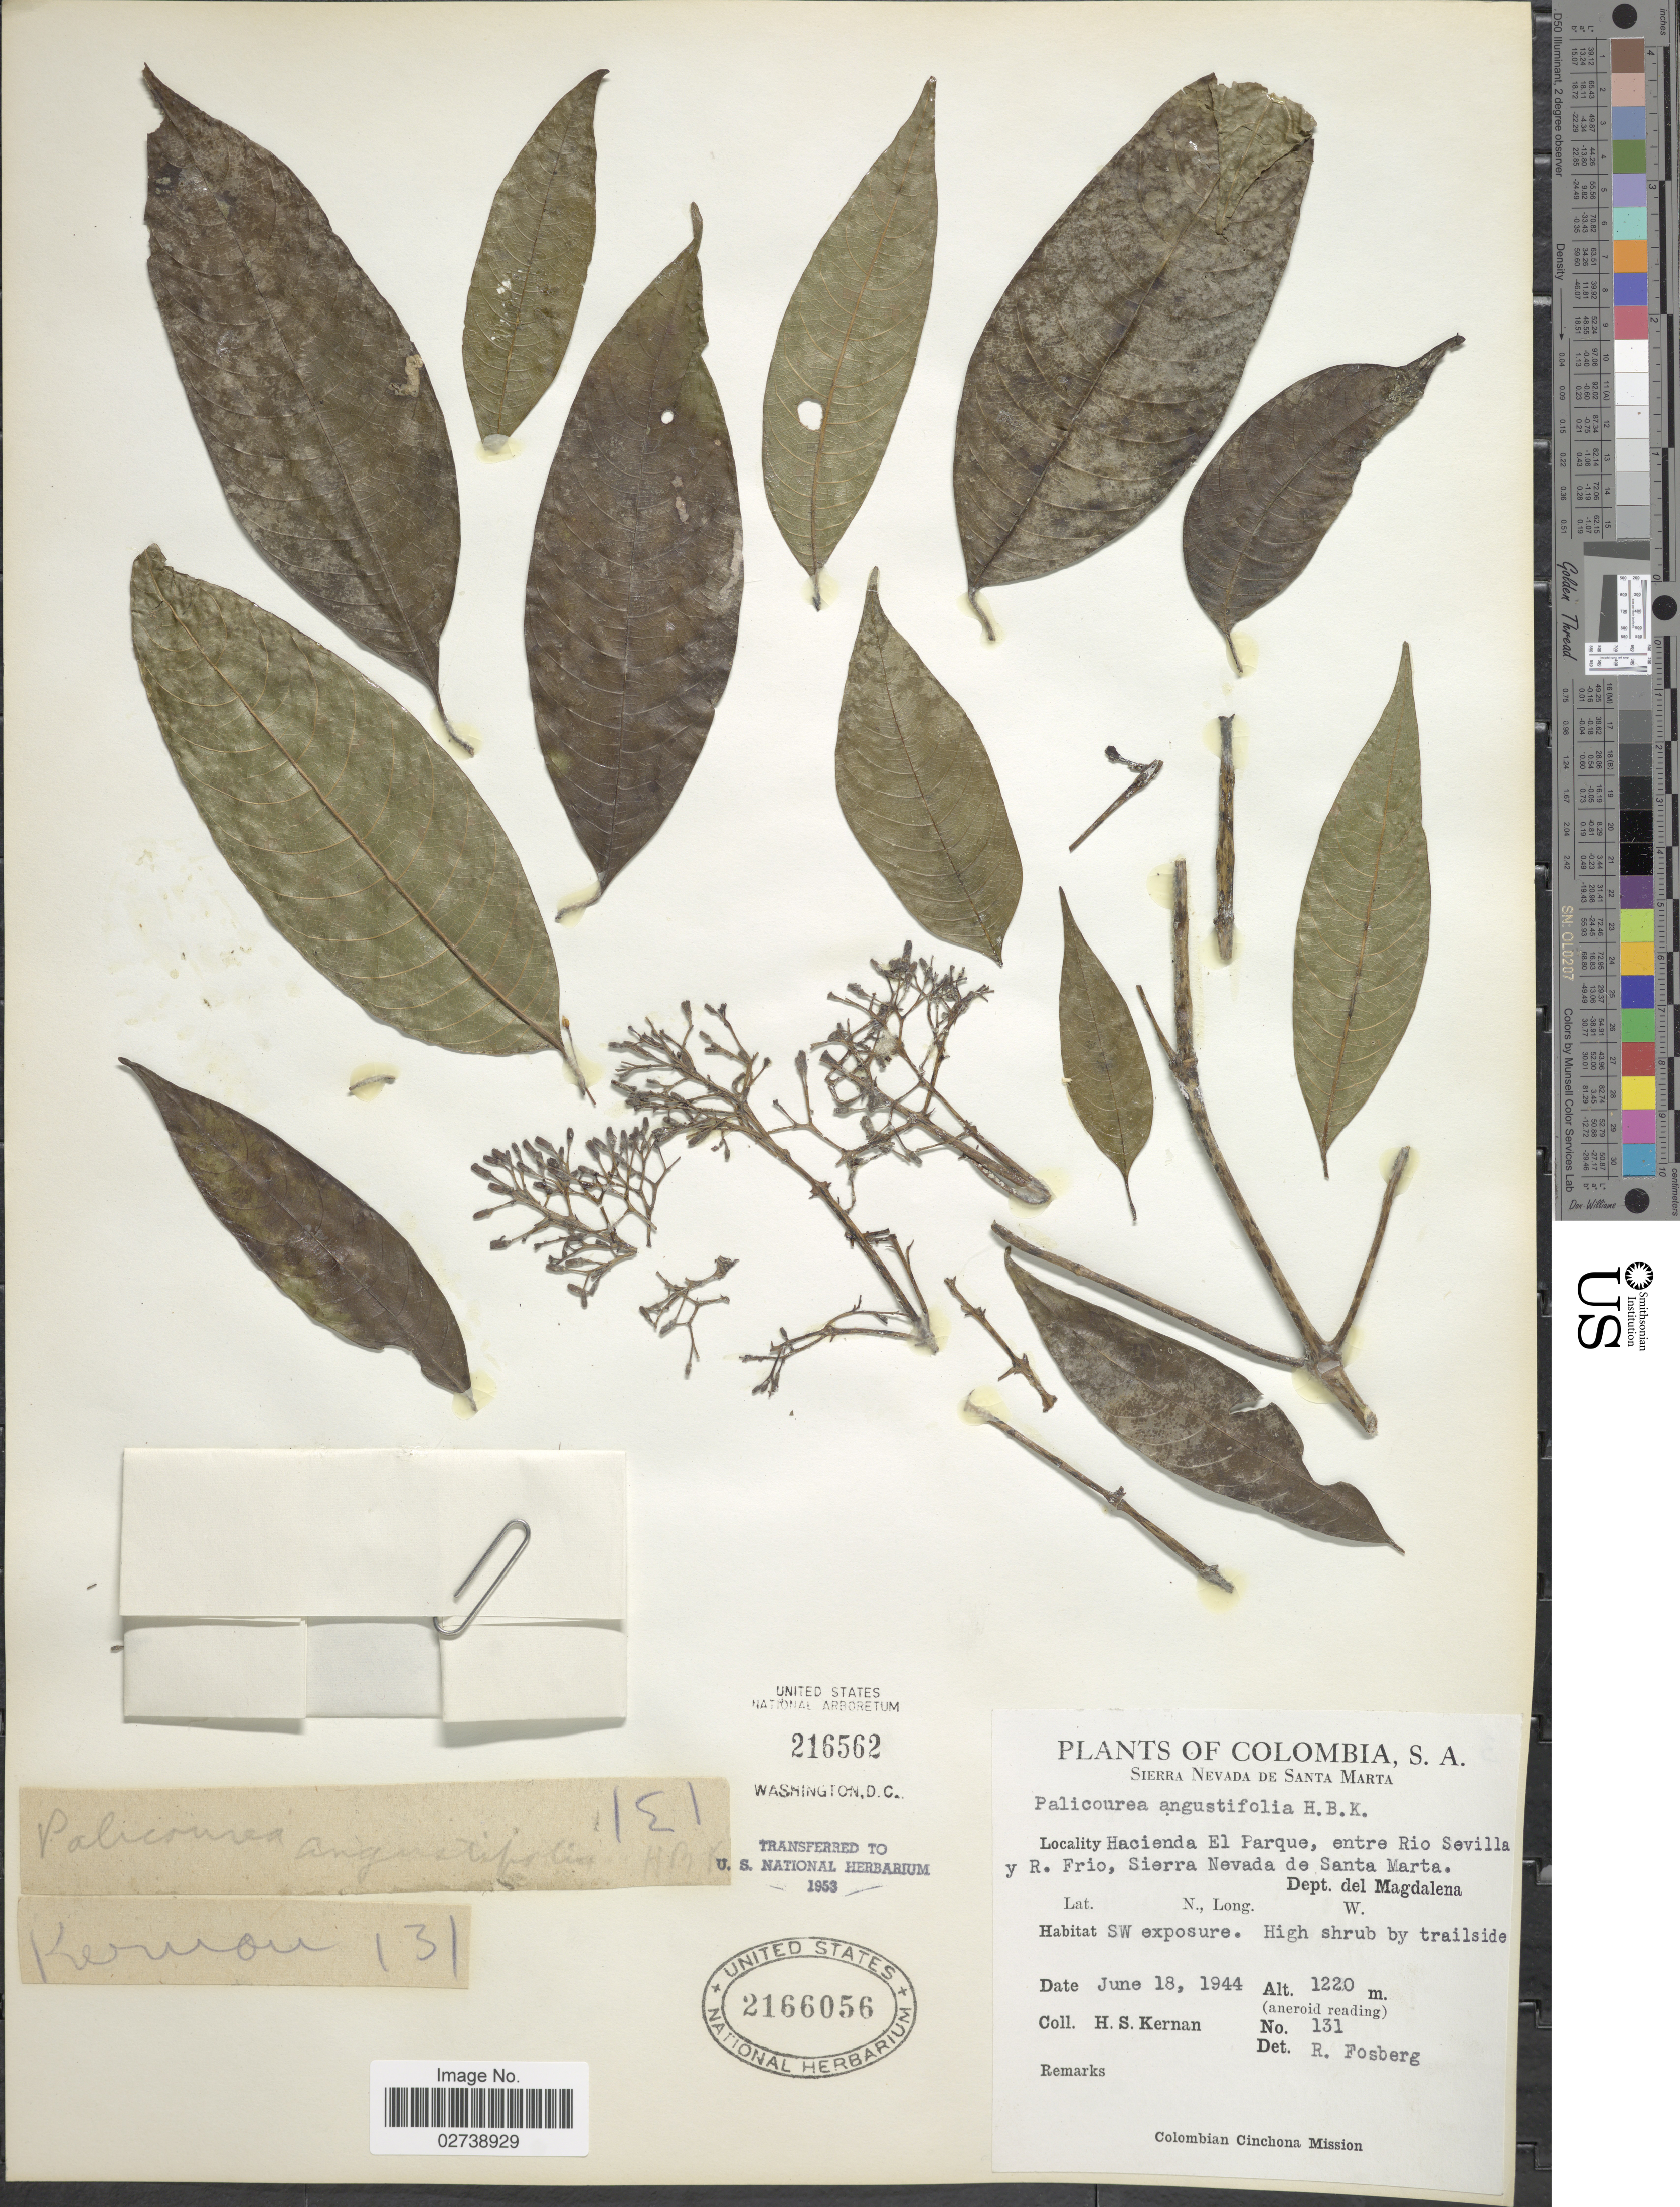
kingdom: Plantae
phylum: Tracheophyta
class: Magnoliopsida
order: Gentianales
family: Rubiaceae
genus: Palicourea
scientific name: Palicourea angustifolia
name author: Kunth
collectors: H. Kernan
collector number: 131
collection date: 1944-06-18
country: Colombia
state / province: Magdalena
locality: Hacienda El Parque, entre Rio Sevilla y R. Frio, Sierra Nevada de Santa Marta, Dept. del Magdalena.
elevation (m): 1220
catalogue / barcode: US 2166056